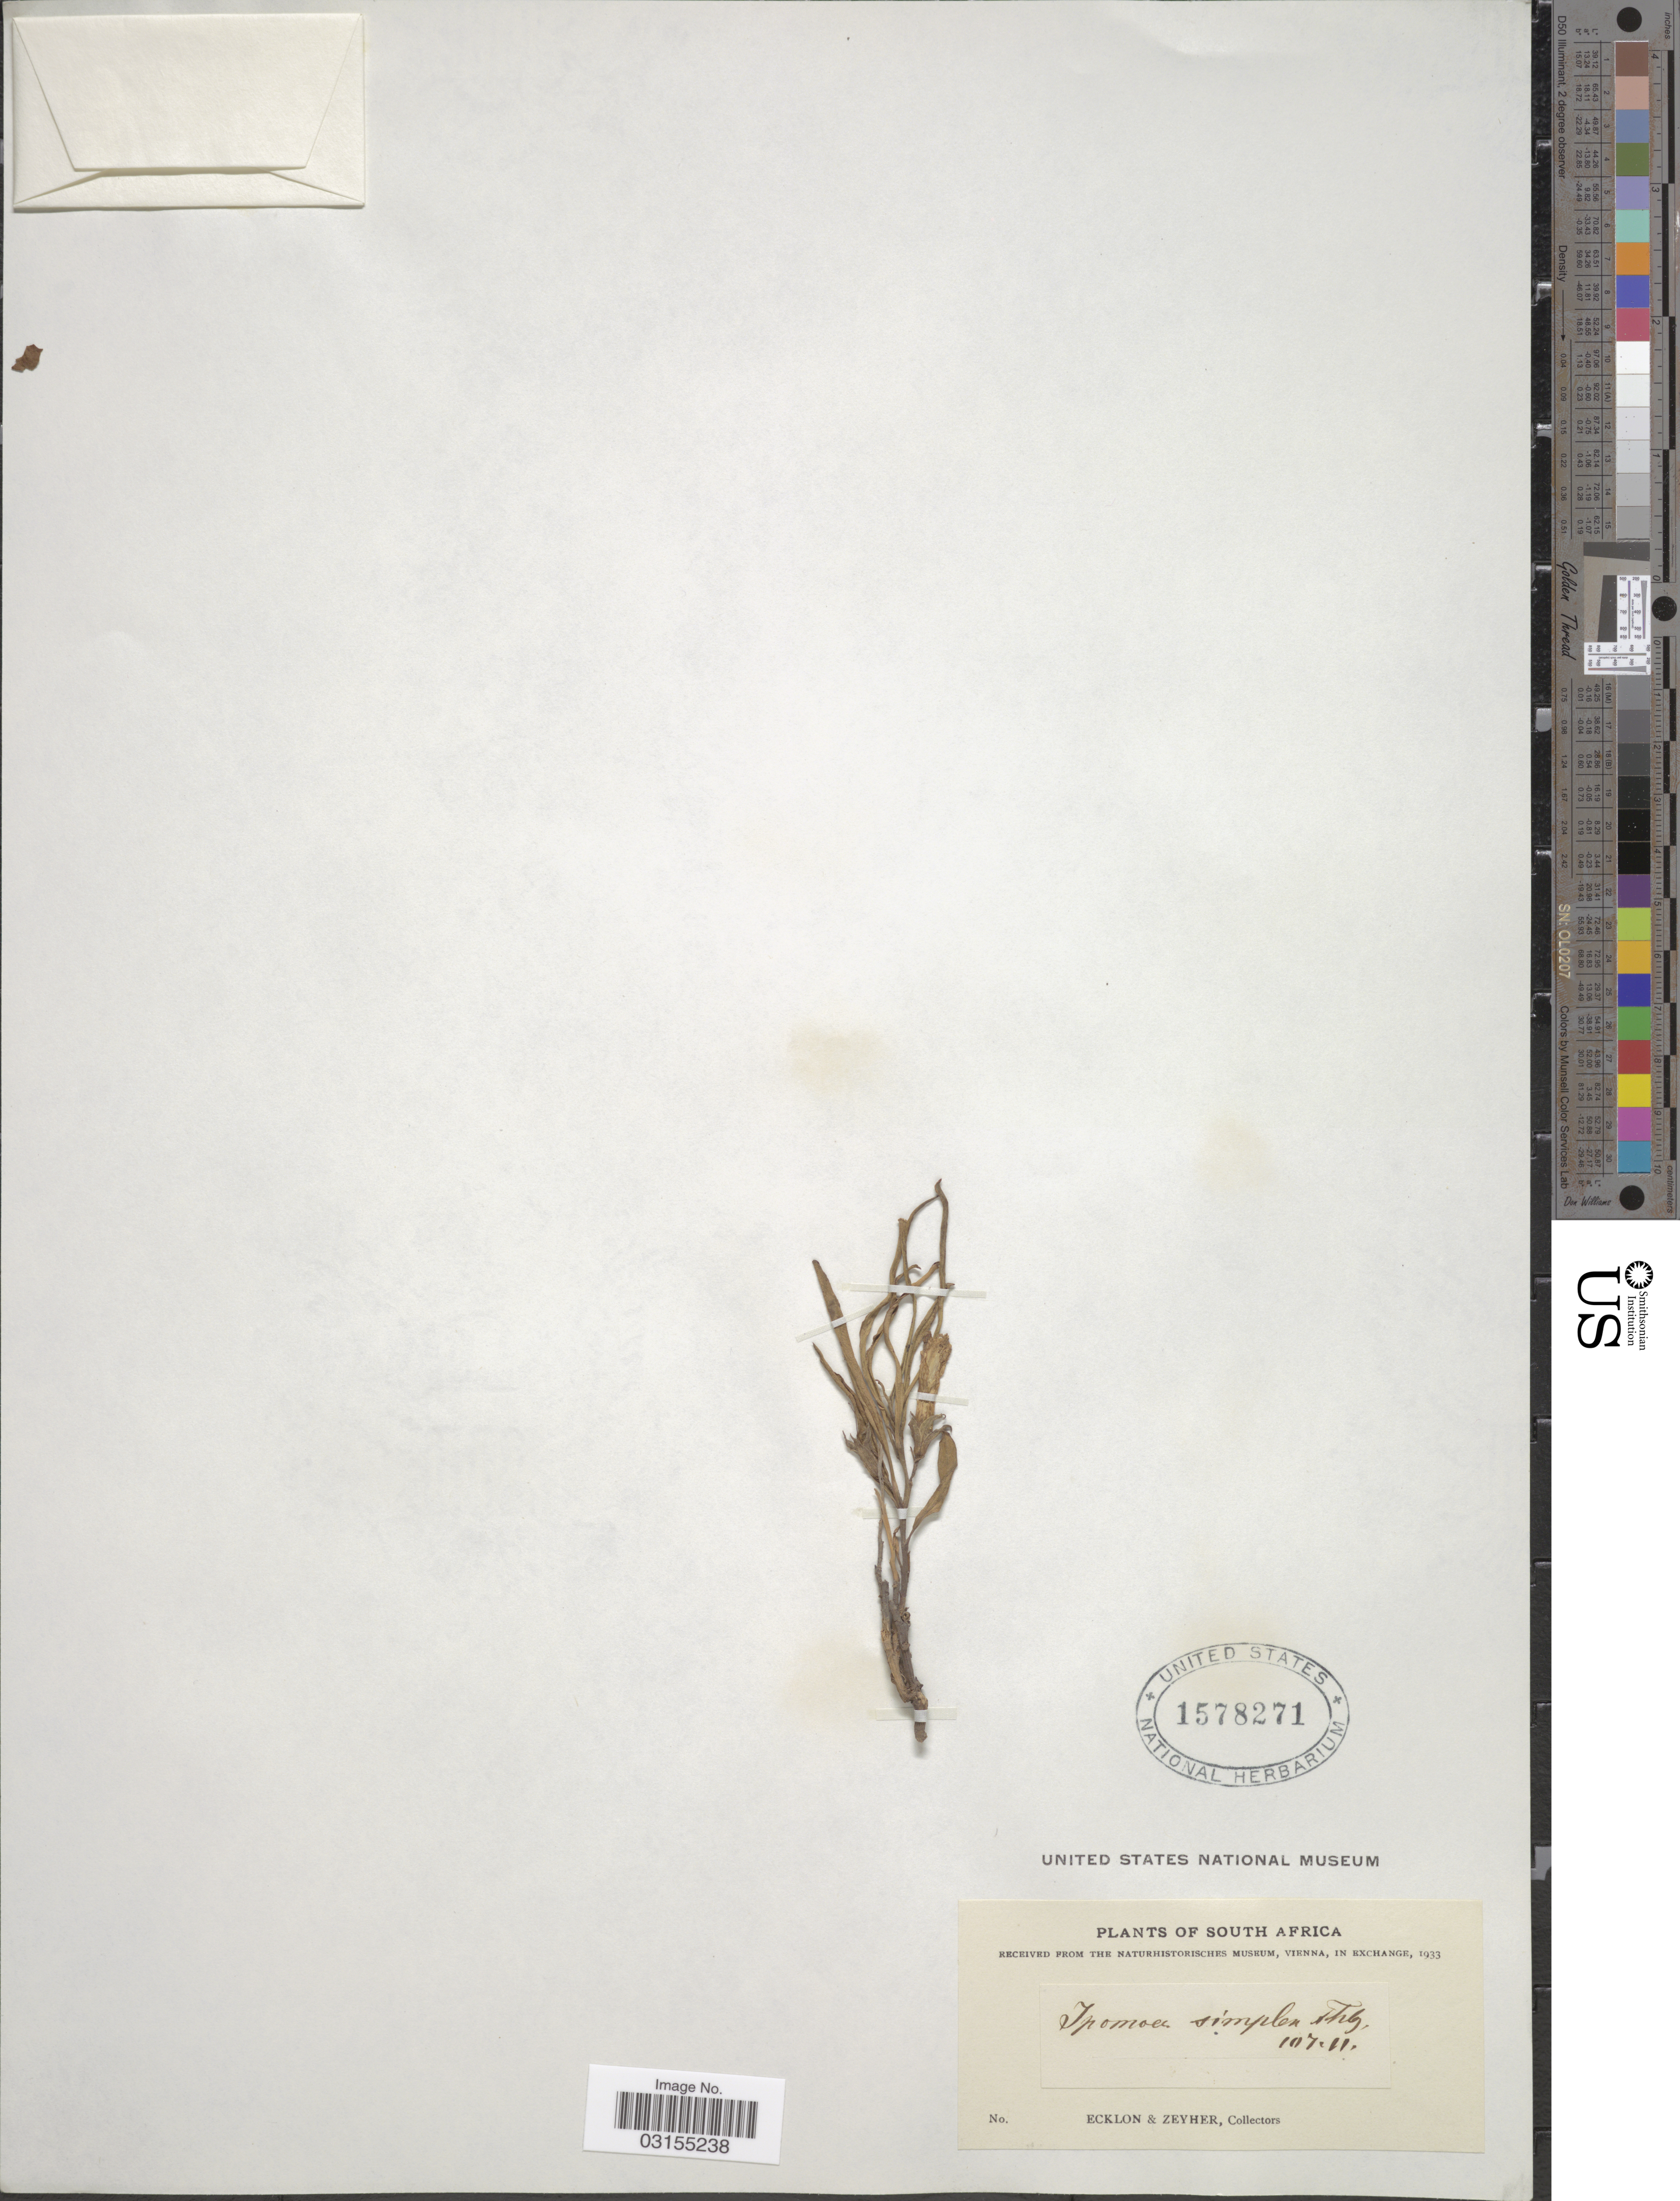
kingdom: Plantae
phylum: Tracheophyta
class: Magnoliopsida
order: Solanales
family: Convolvulaceae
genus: Ipomoea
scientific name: Ipomoea simplex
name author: Thunb.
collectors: -. Ecklon & -. Zeyher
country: South Africa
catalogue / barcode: US 1578271